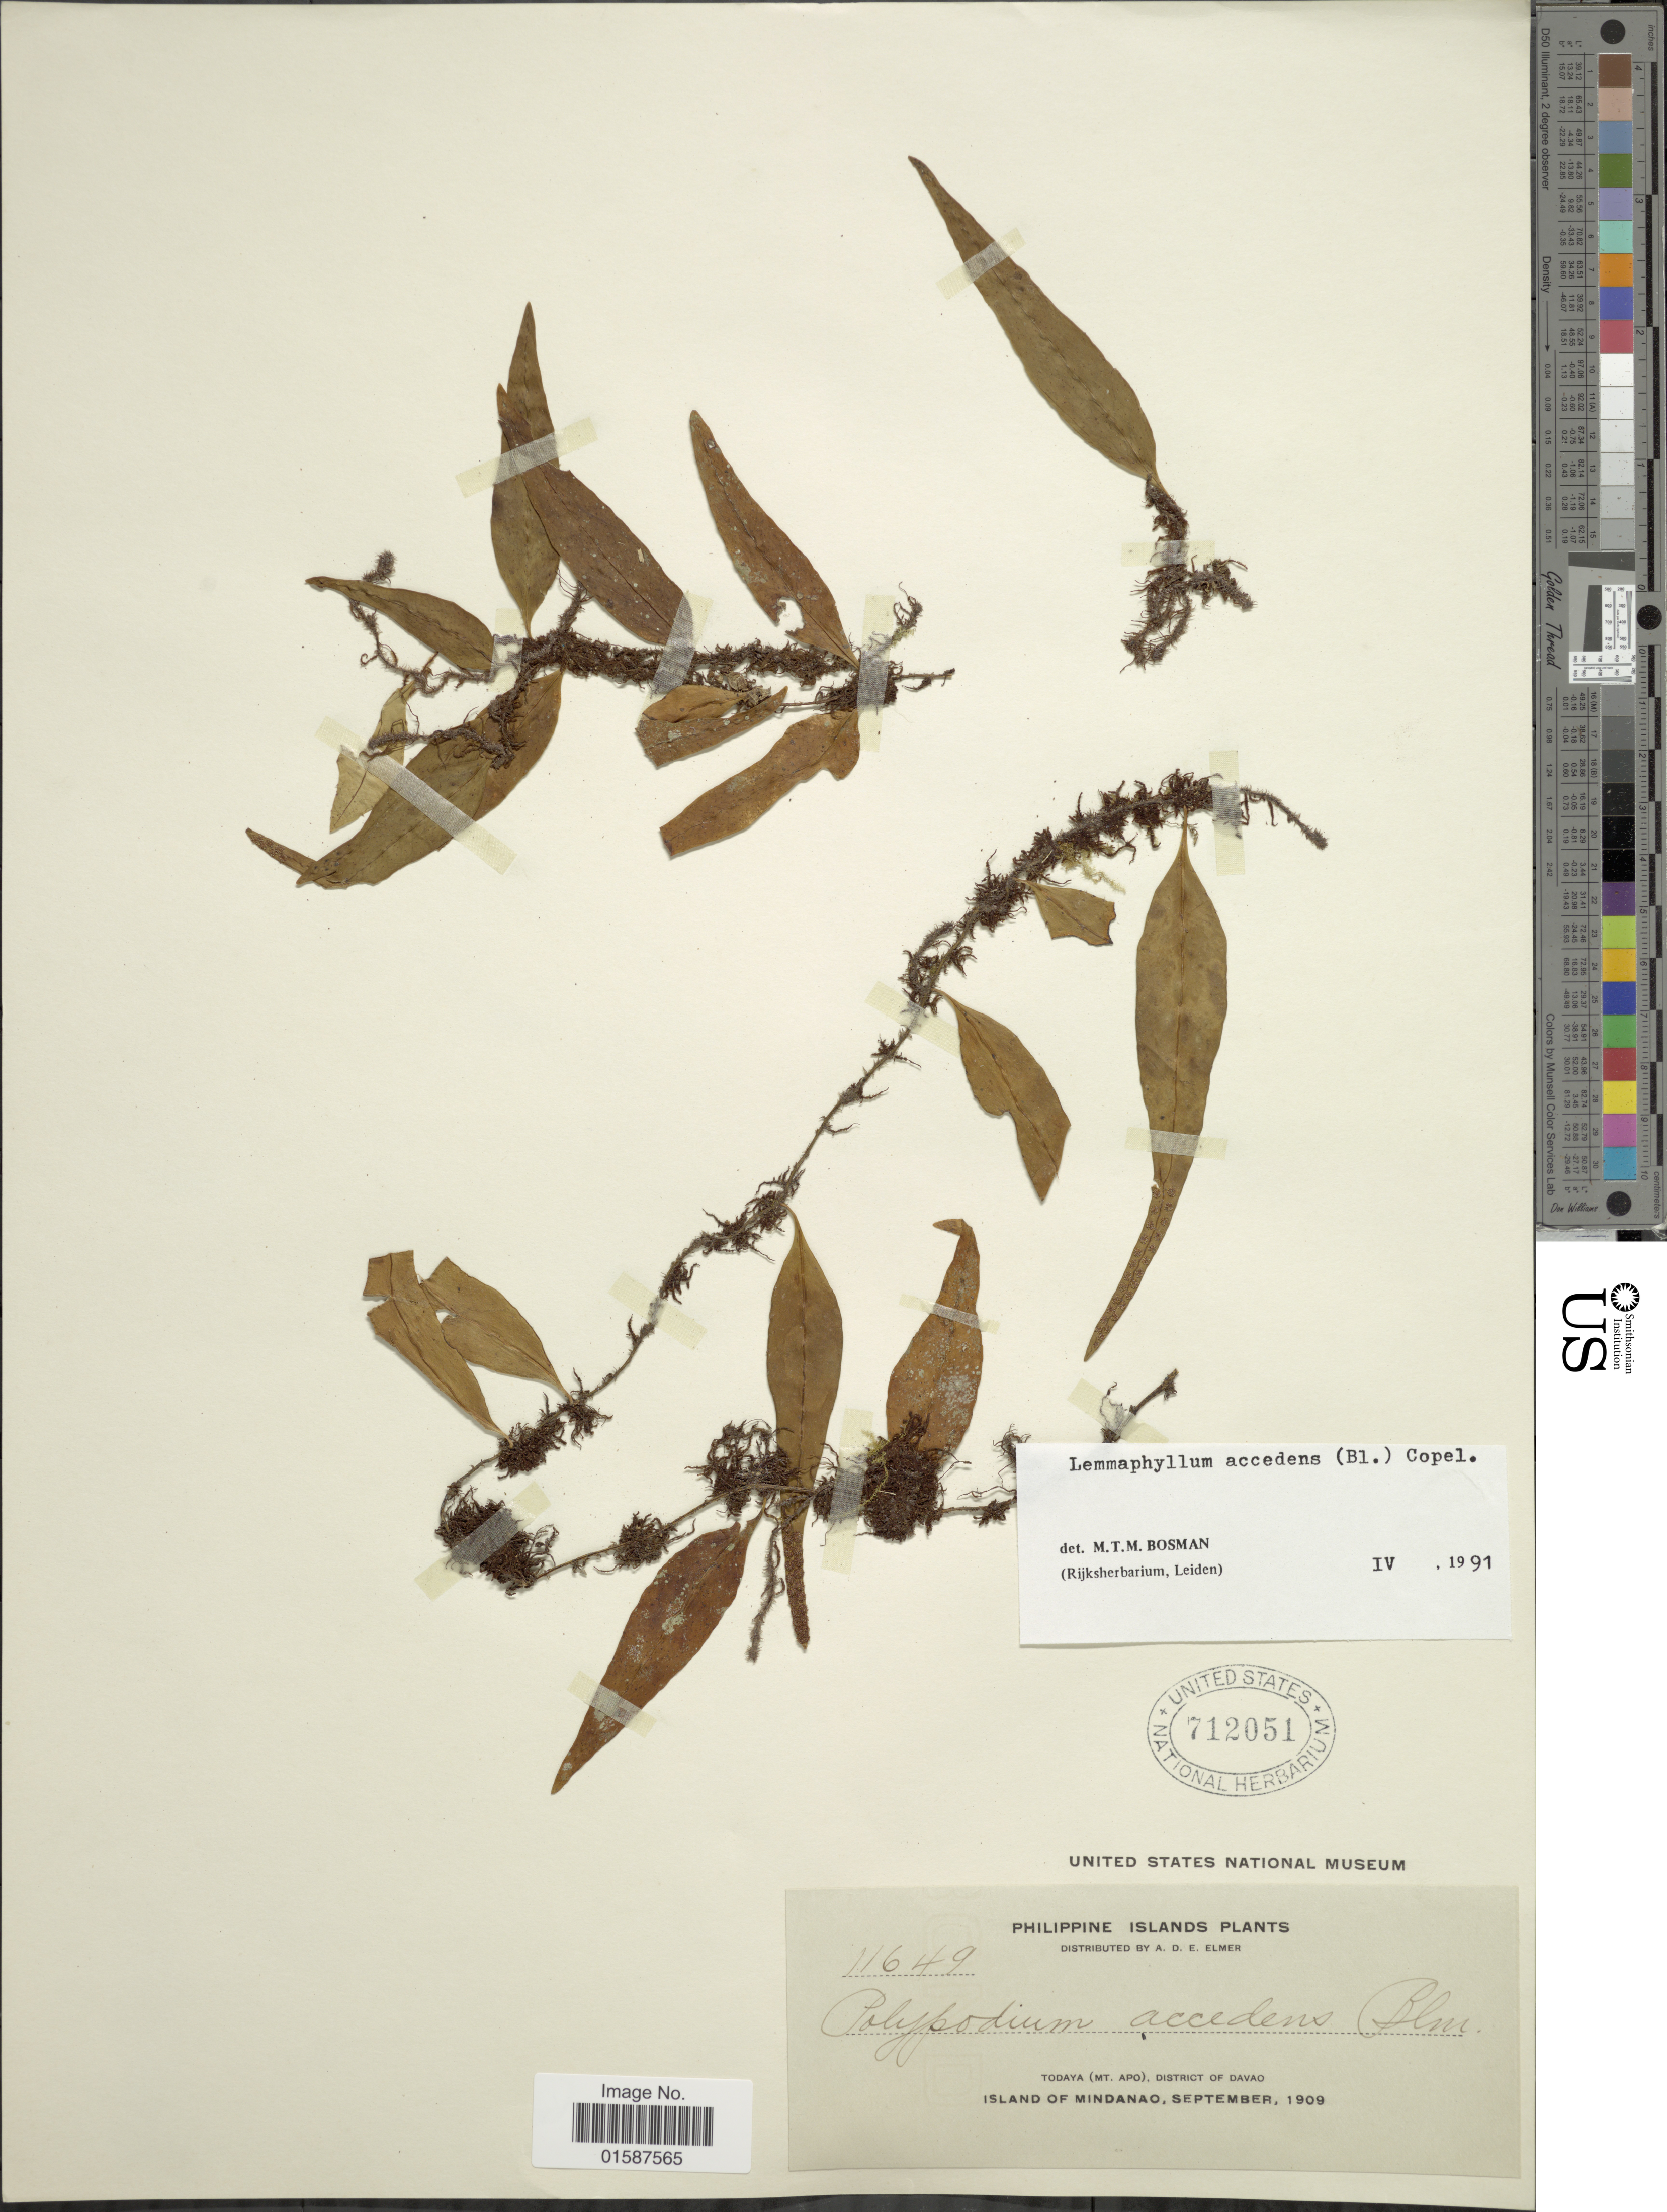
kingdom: Plantae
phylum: Tracheophyta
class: Polypodiopsida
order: Polypodiales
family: Polypodiaceae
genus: Lemmaphyllum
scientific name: Lemmaphyllum accedens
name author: (Blume) Donk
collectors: A. D. E. Elmer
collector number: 11649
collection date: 1909-09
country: Philippines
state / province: Davao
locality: Todaya (Mt. Apo), District of Davao, Island of Mindanao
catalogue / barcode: US 712051